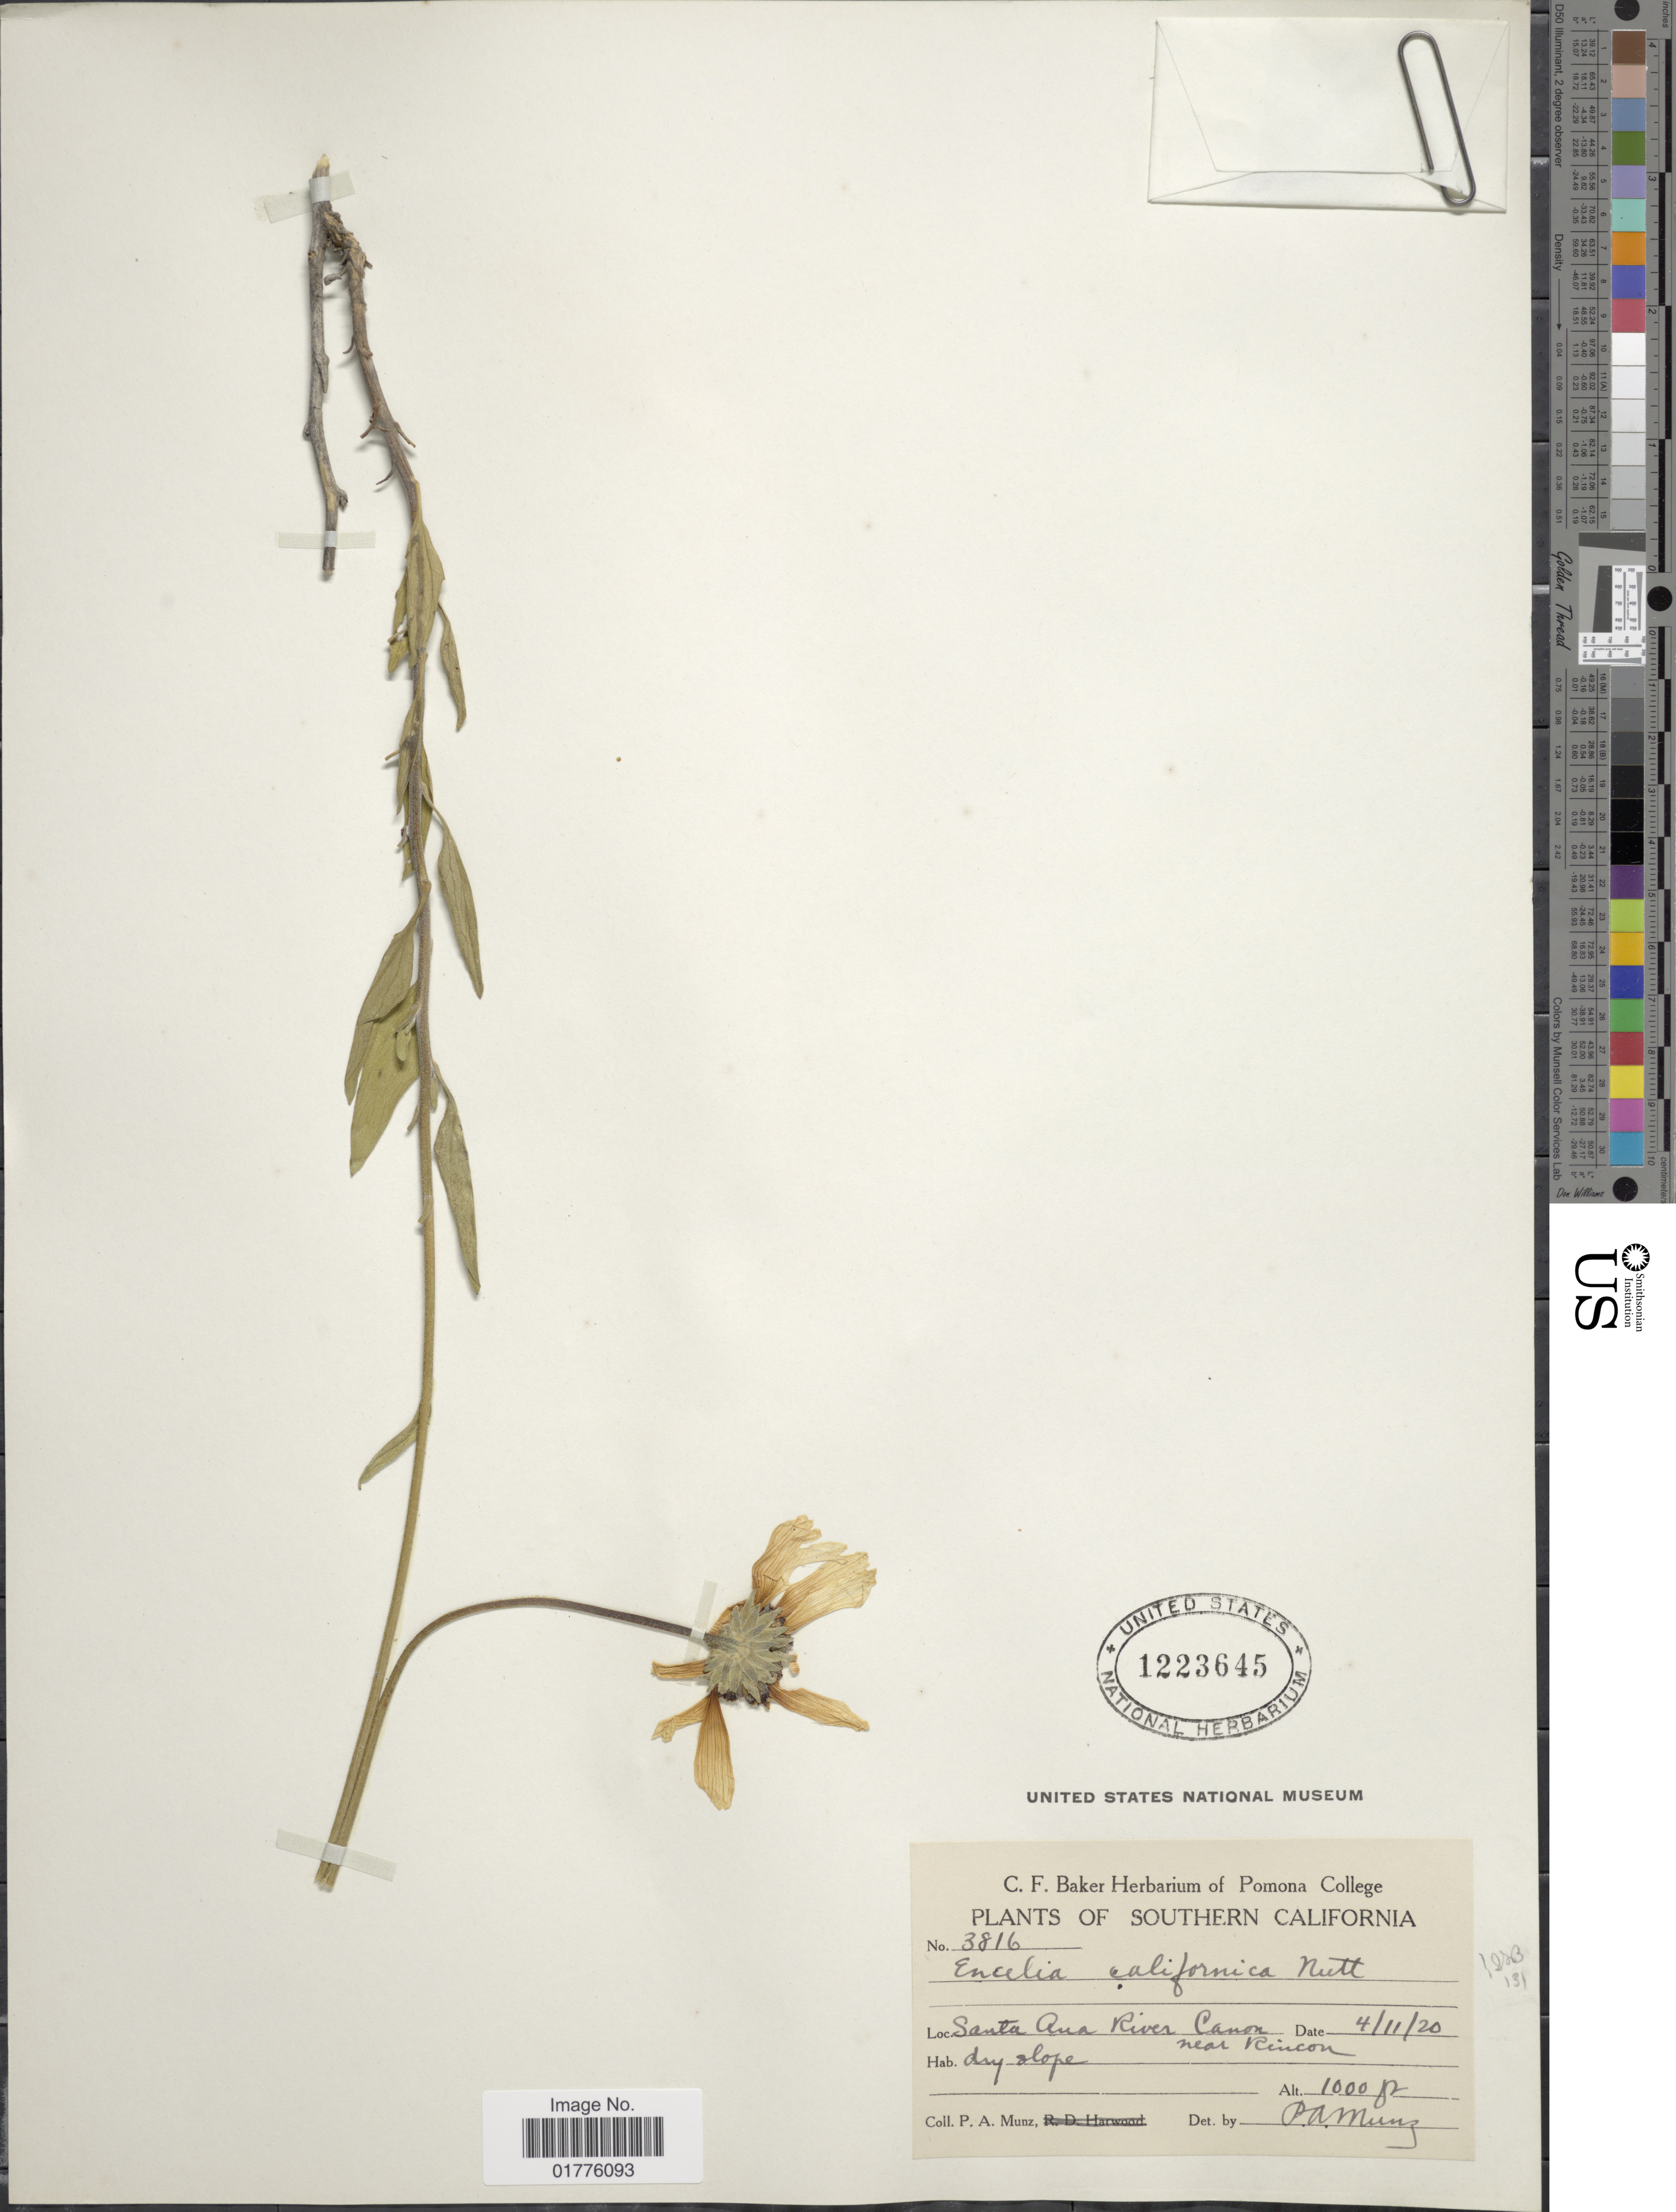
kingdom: Plantae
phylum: Tracheophyta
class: Magnoliopsida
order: Asterales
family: Asteraceae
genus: Encelia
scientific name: Encelia californica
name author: Nutt.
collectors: P. A. Munz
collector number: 3816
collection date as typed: Transcribed d/m/y: 11/4/20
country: United States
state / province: California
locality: Southern California. Santa Ana River Canon near Rincon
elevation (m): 305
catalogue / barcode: US 1223645